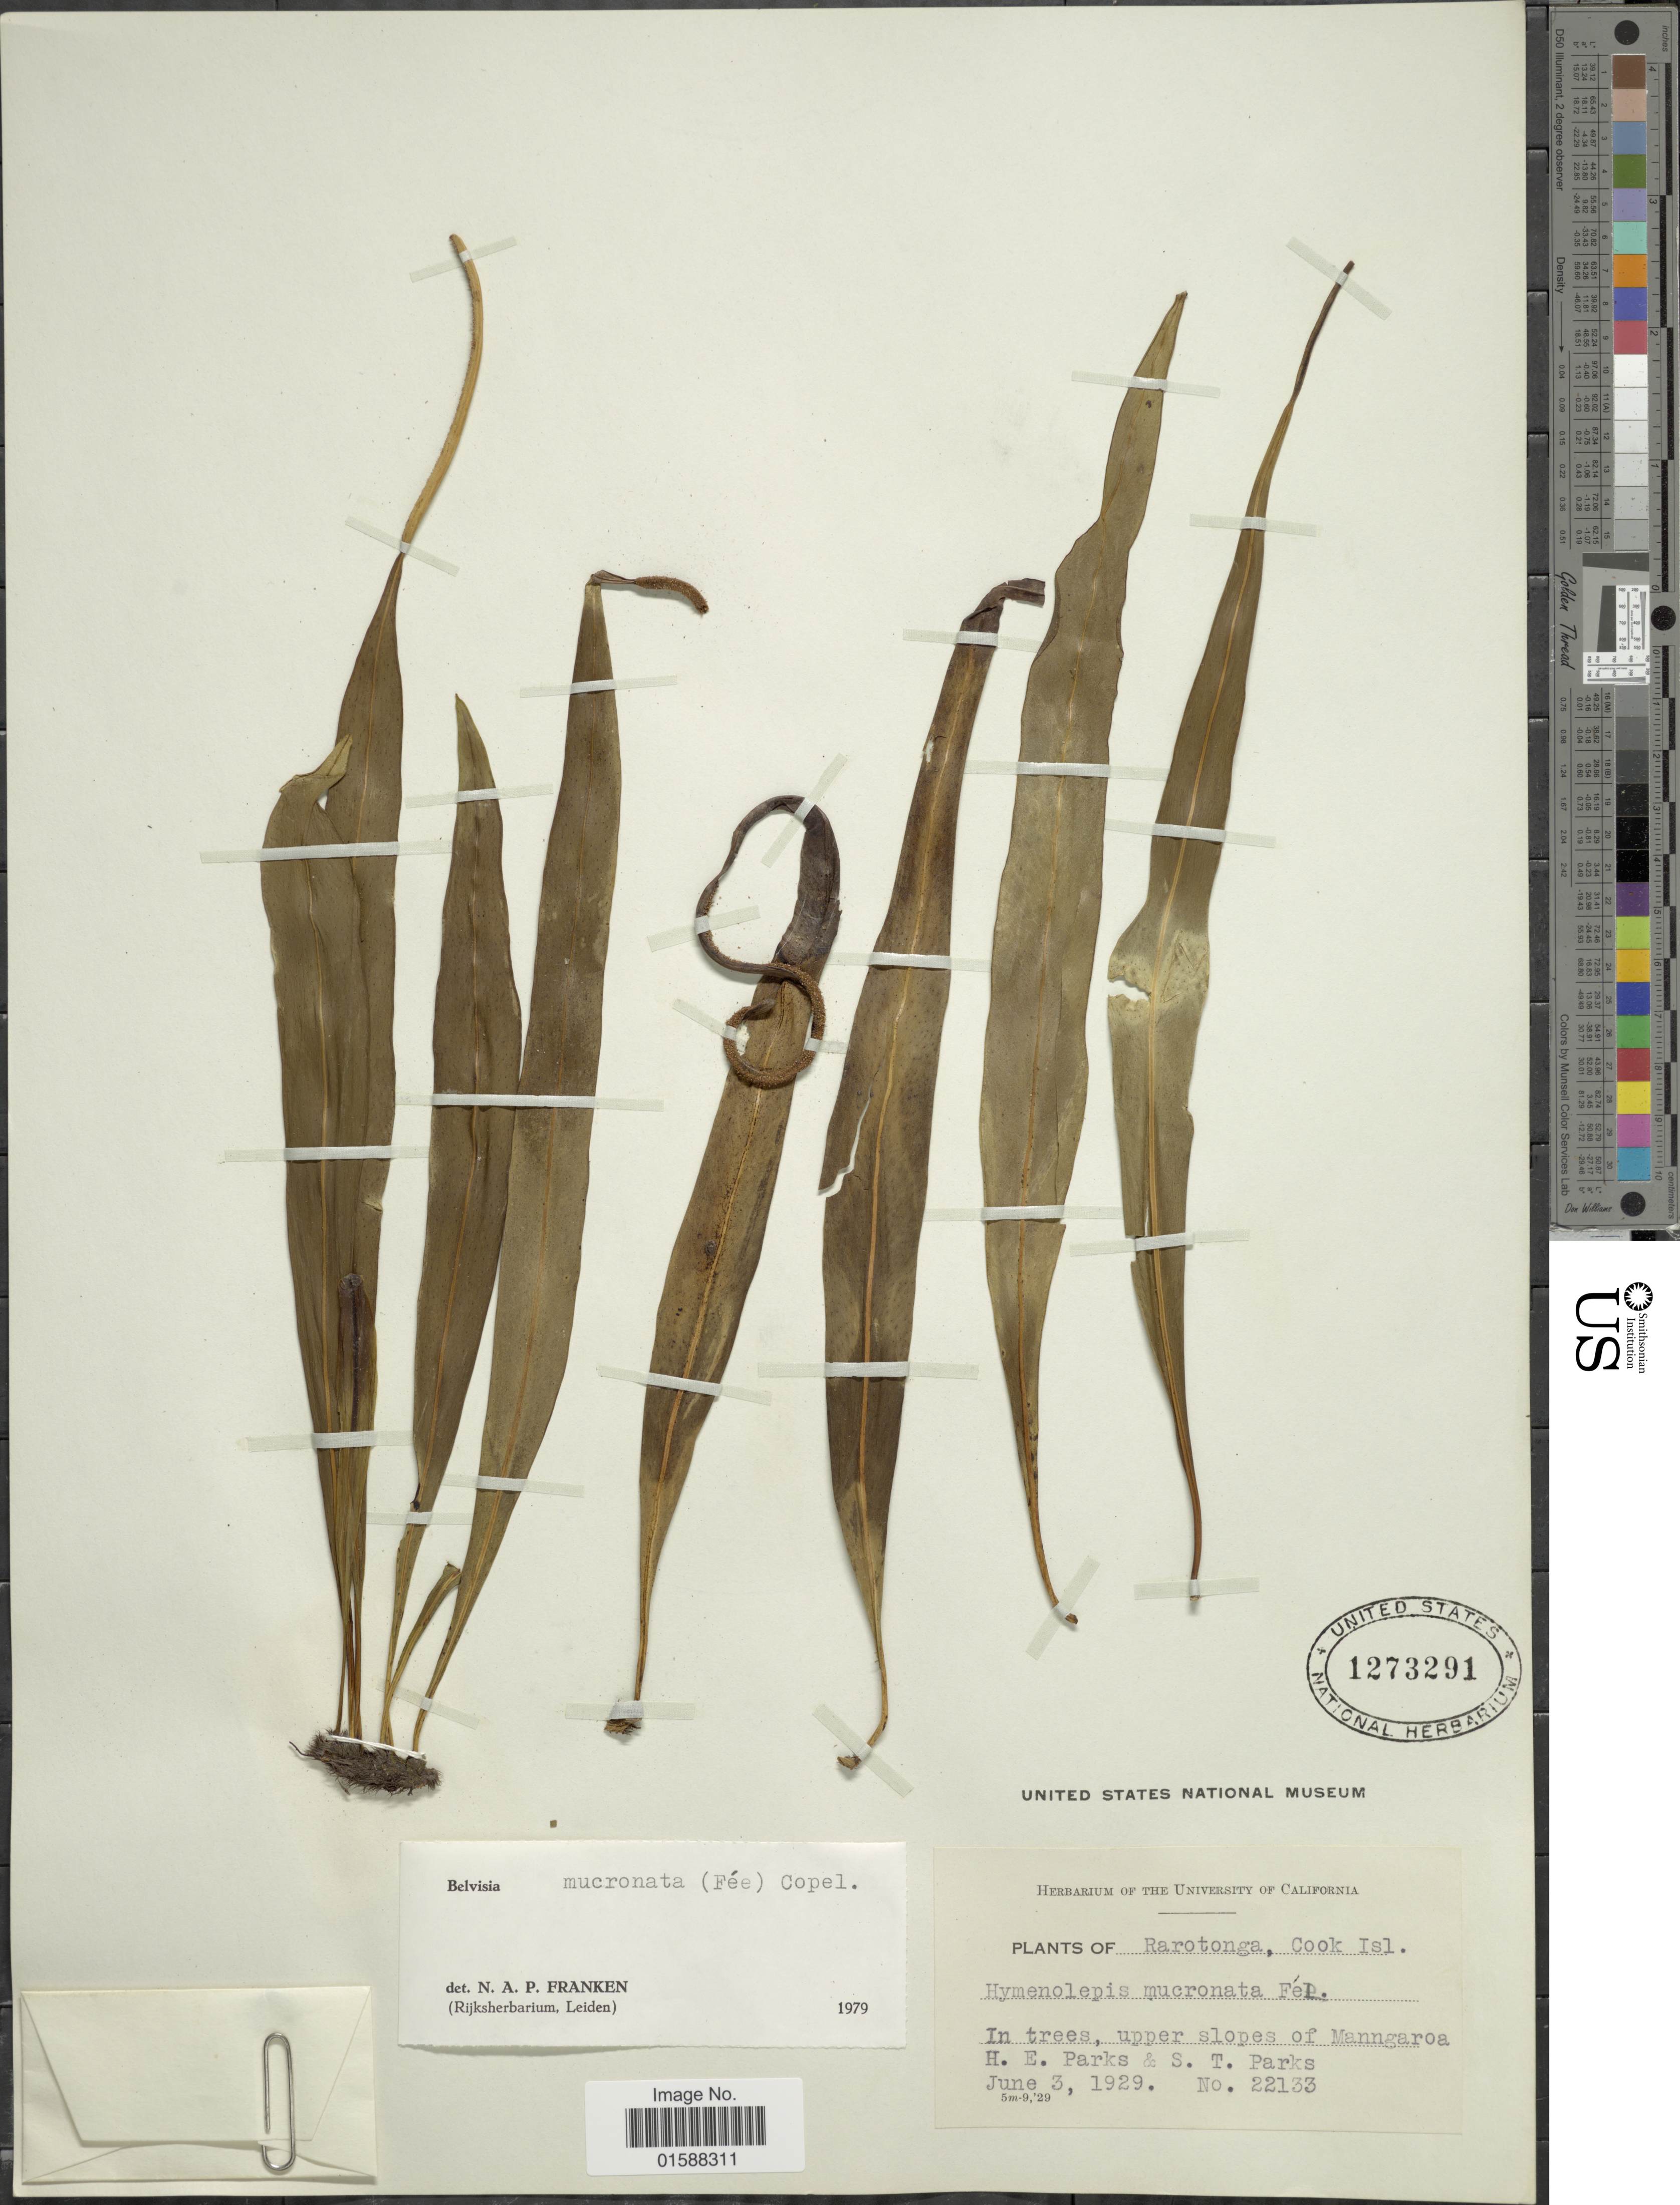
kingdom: Plantae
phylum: Tracheophyta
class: Polypodiopsida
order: Polypodiales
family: Polypodiaceae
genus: Lepisorus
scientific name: Lepisorus mucronatus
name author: (Fée) Li S. Wang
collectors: H. E. Parks & S. Parks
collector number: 22133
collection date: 1929-06-03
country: Cook Islands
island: Rarotonga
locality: Rarotonga. In trees, upper slopes of Manngaroa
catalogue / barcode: US 1273291